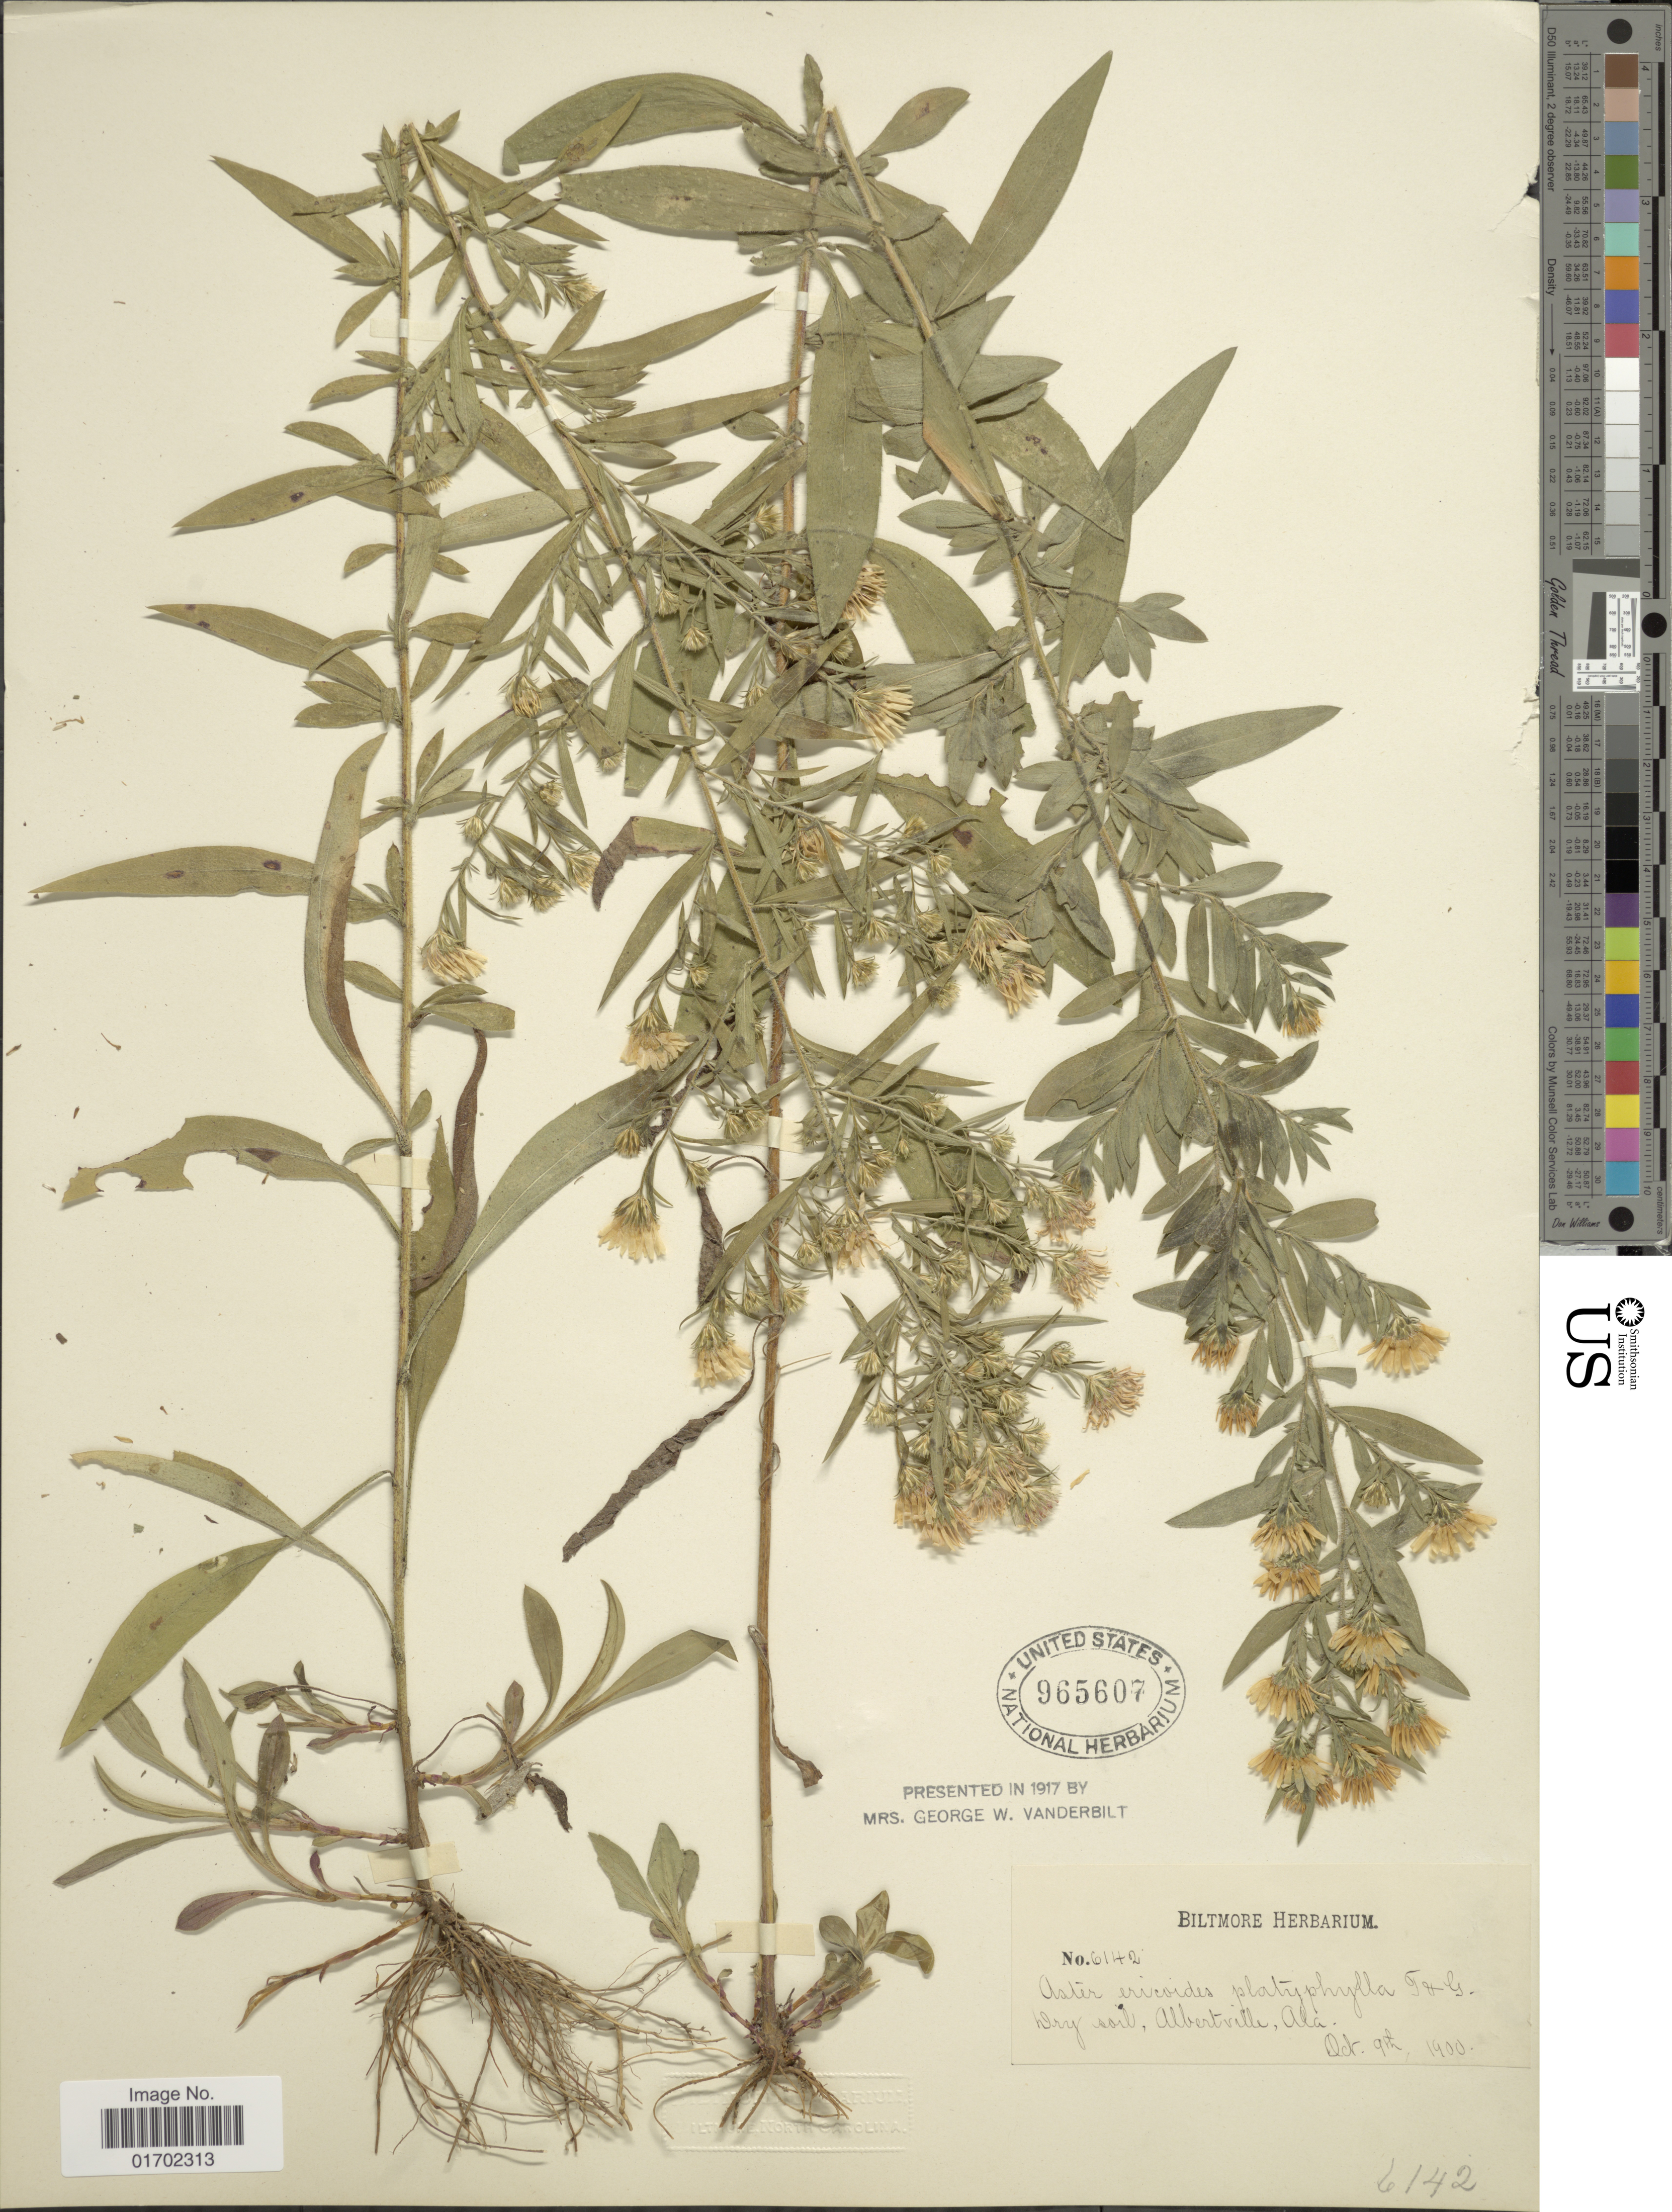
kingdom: Plantae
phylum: Tracheophyta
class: Magnoliopsida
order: Asterales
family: Asteraceae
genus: Symphyotrichum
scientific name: Symphyotrichum pilosum var. pilosum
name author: (Willd.) G.L. Nesom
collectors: ex herb. Biltmore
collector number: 6142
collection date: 1900-10-09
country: United States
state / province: Alabama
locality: Albertville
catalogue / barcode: US 965607